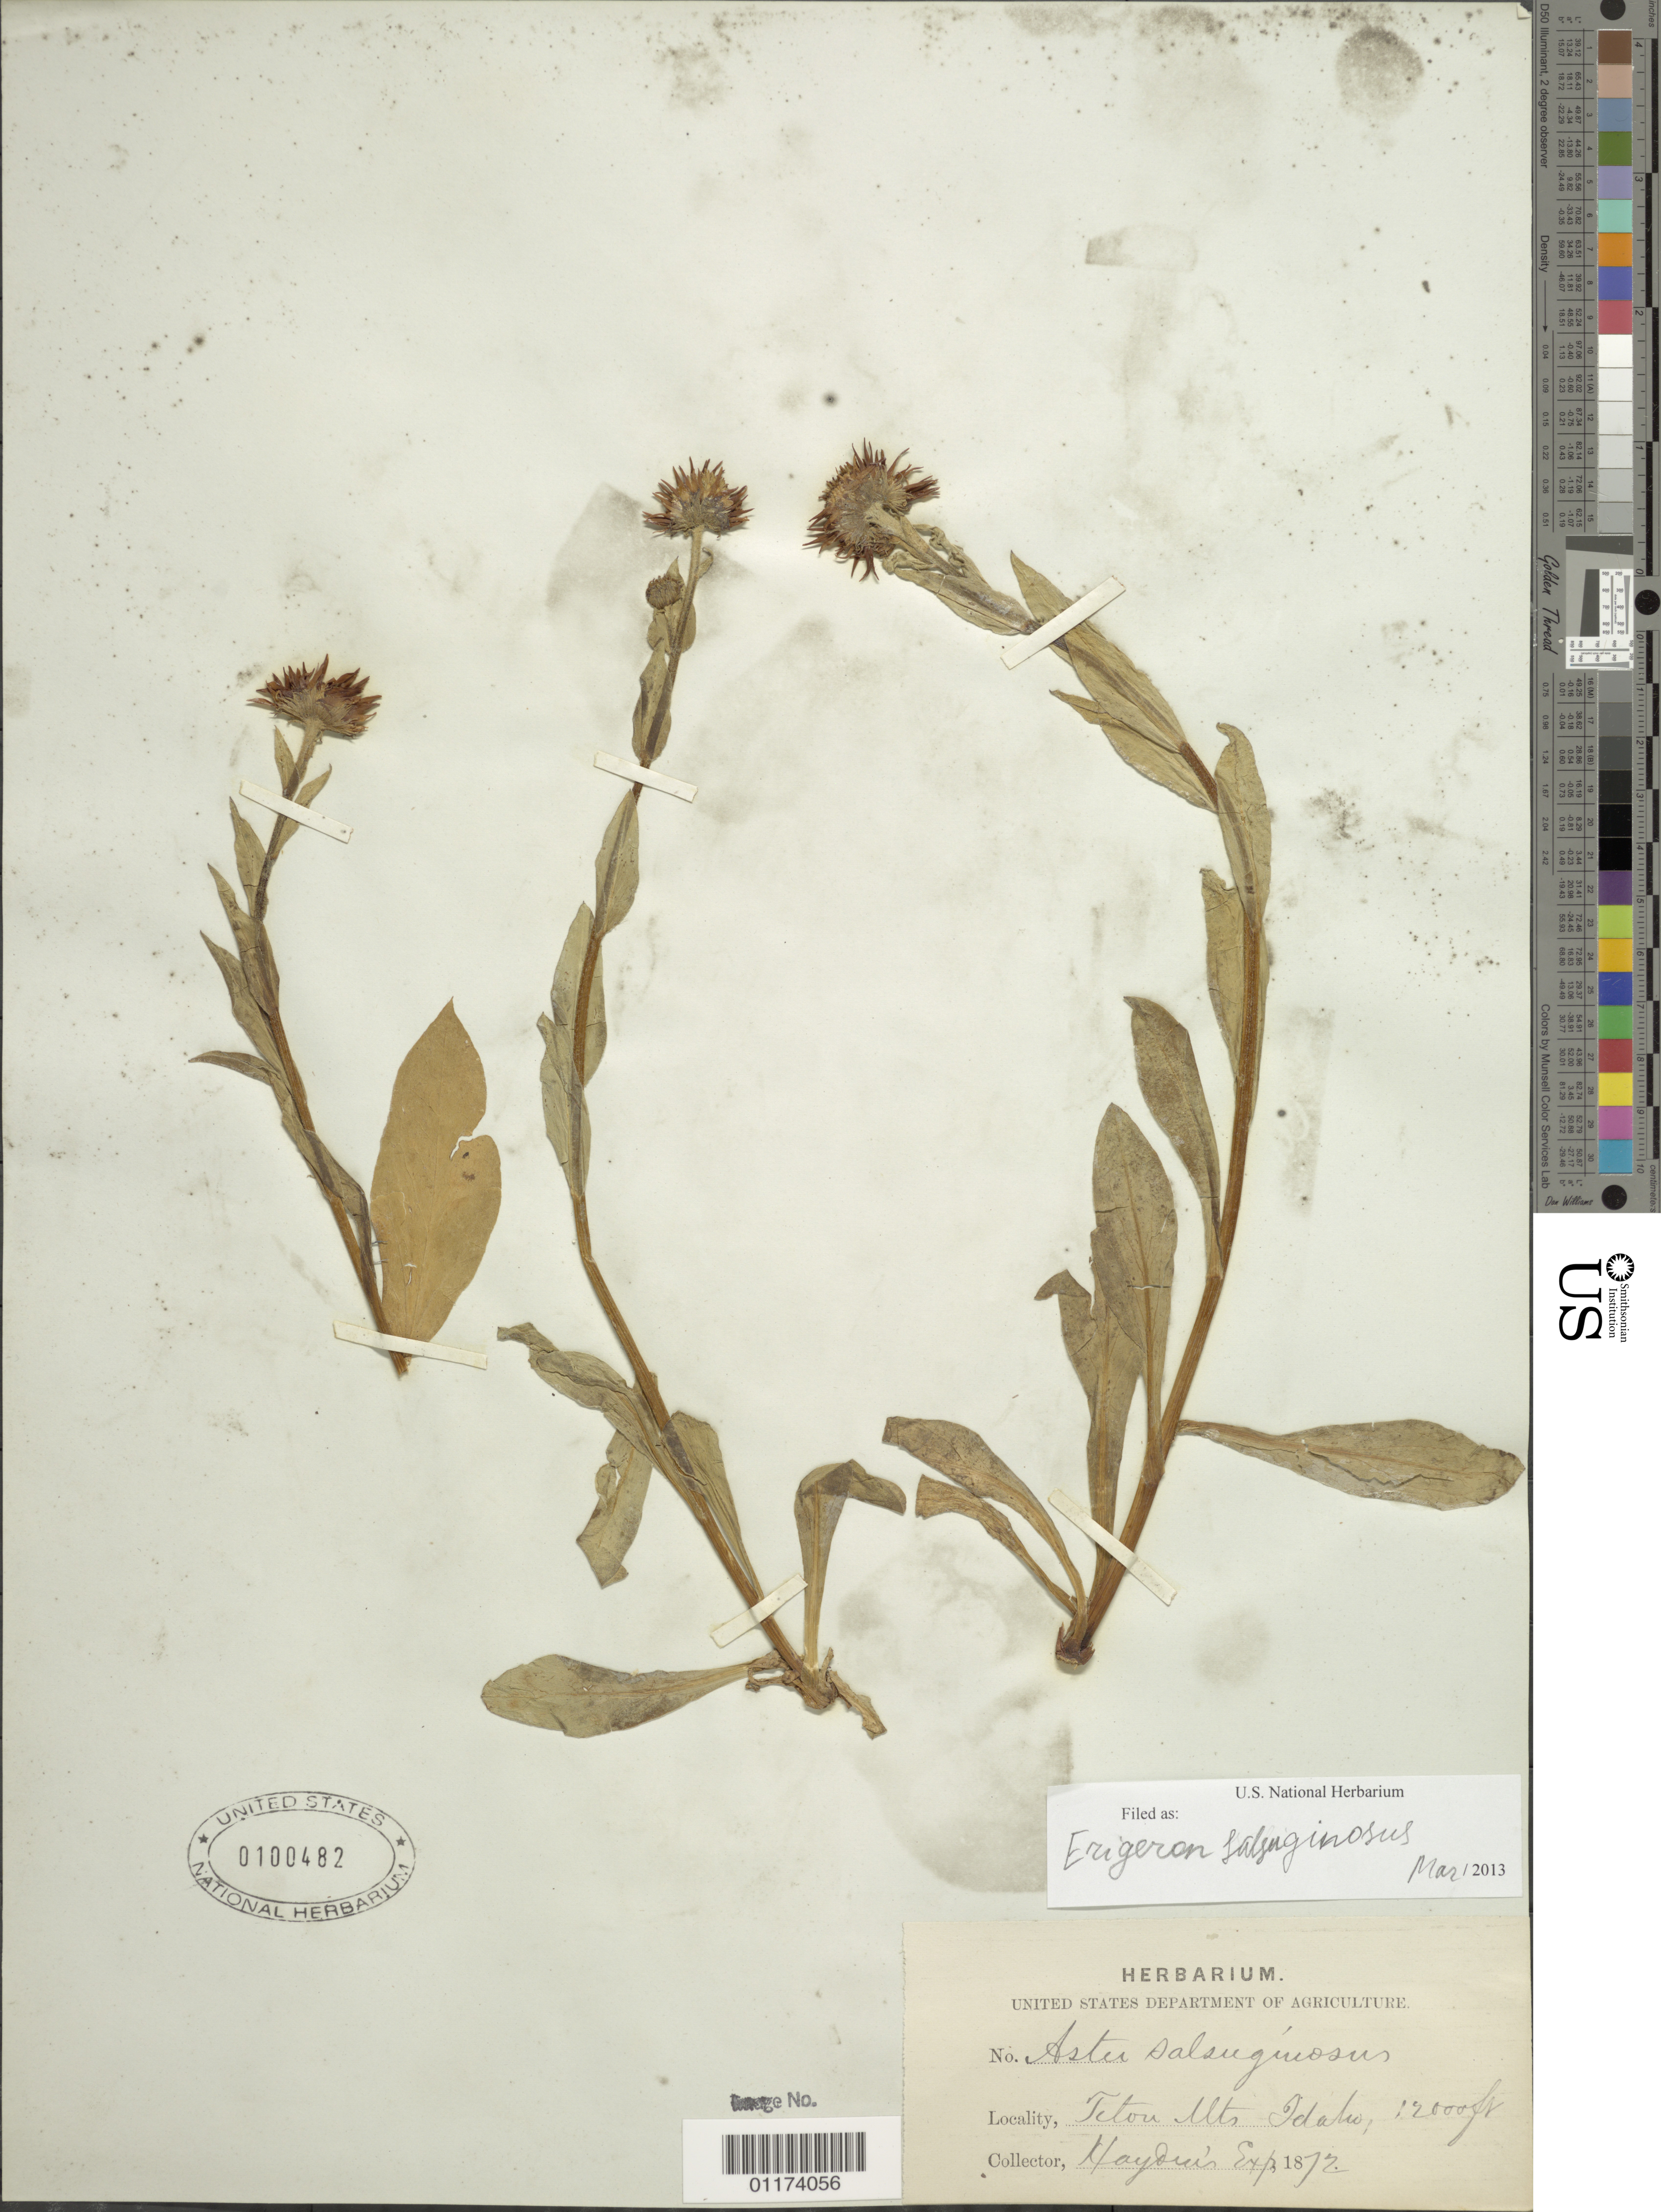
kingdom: Plantae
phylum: Tracheophyta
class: Magnoliopsida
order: Asterales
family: Asteraceae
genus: Erigeron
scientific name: Erigeron salsuginosus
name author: (Richardson ex R. Br.) A. Gray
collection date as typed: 1872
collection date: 1872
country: United States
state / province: Idaho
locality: Teton Mts.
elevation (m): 610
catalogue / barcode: US 100482